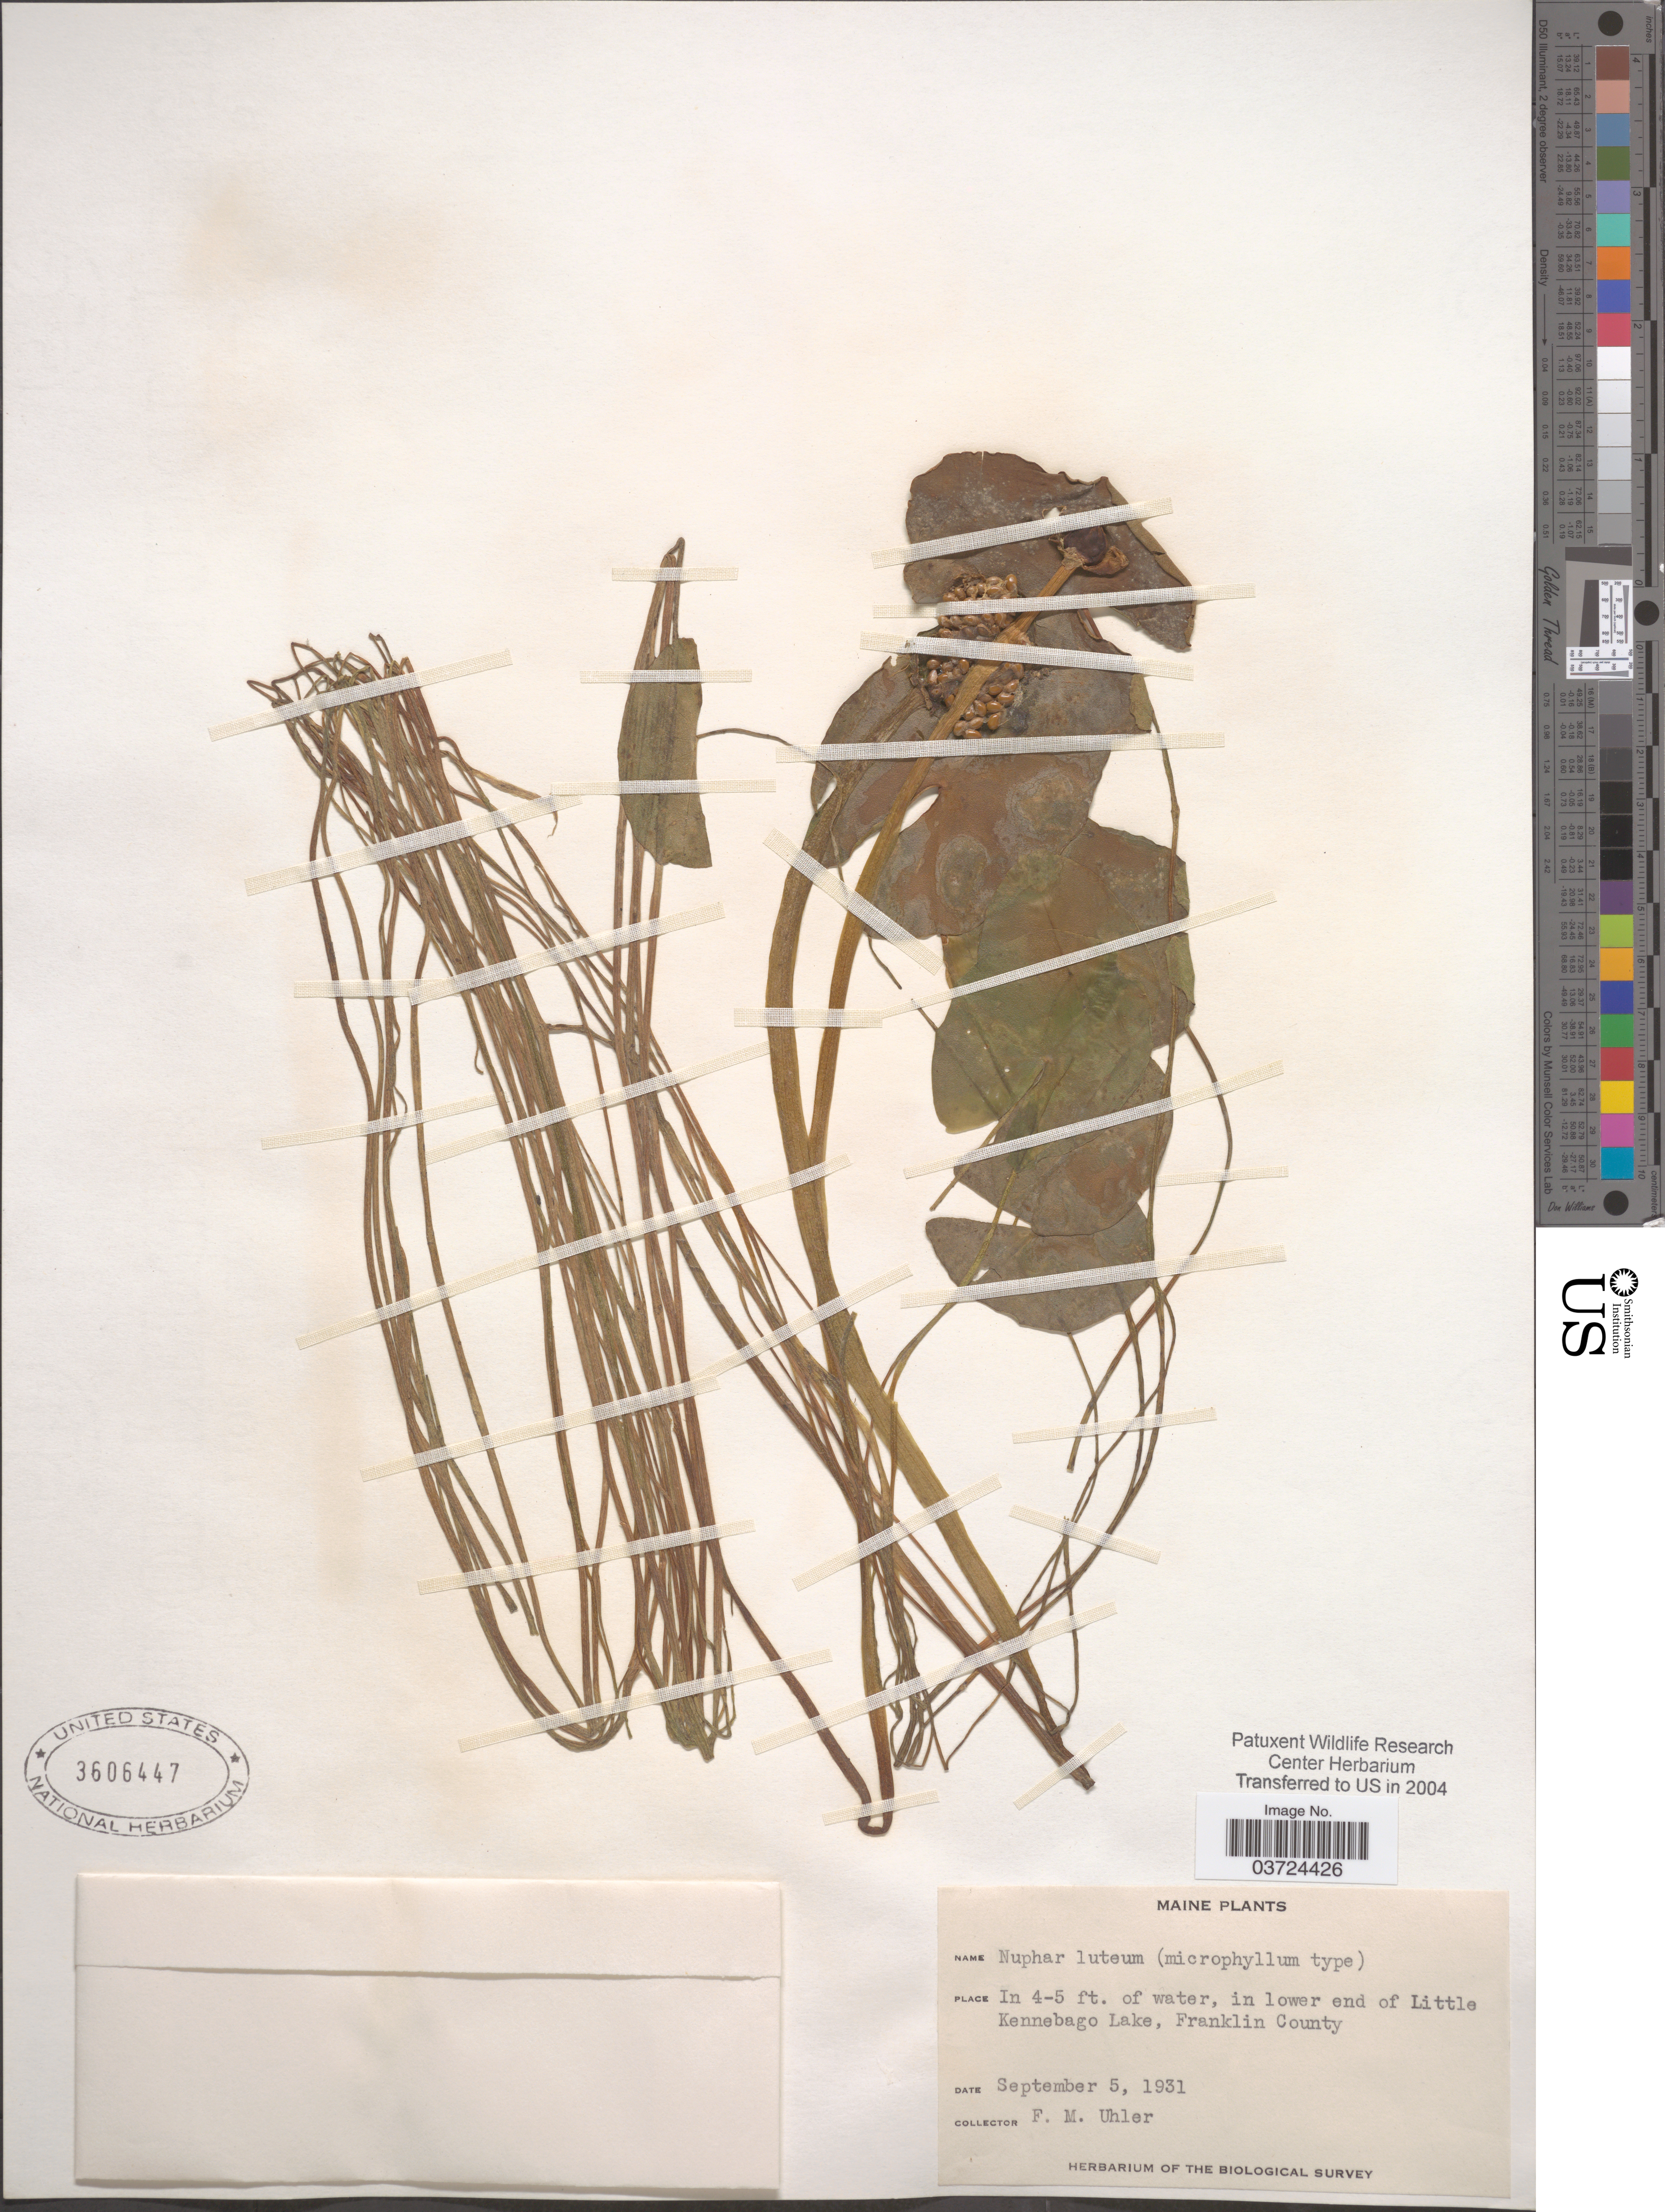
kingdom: Plantae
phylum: Tracheophyta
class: Magnoliopsida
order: Nymphaeales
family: Nymphaeaceae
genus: Nuphar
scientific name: Nuphar lutea subsp. pumila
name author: (Timm) DC.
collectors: F. M. Uhler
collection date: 1931-09-05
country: United States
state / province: Maine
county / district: Franklin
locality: In lower end of the Little Kennebago Lake,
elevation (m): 1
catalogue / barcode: US 3606447